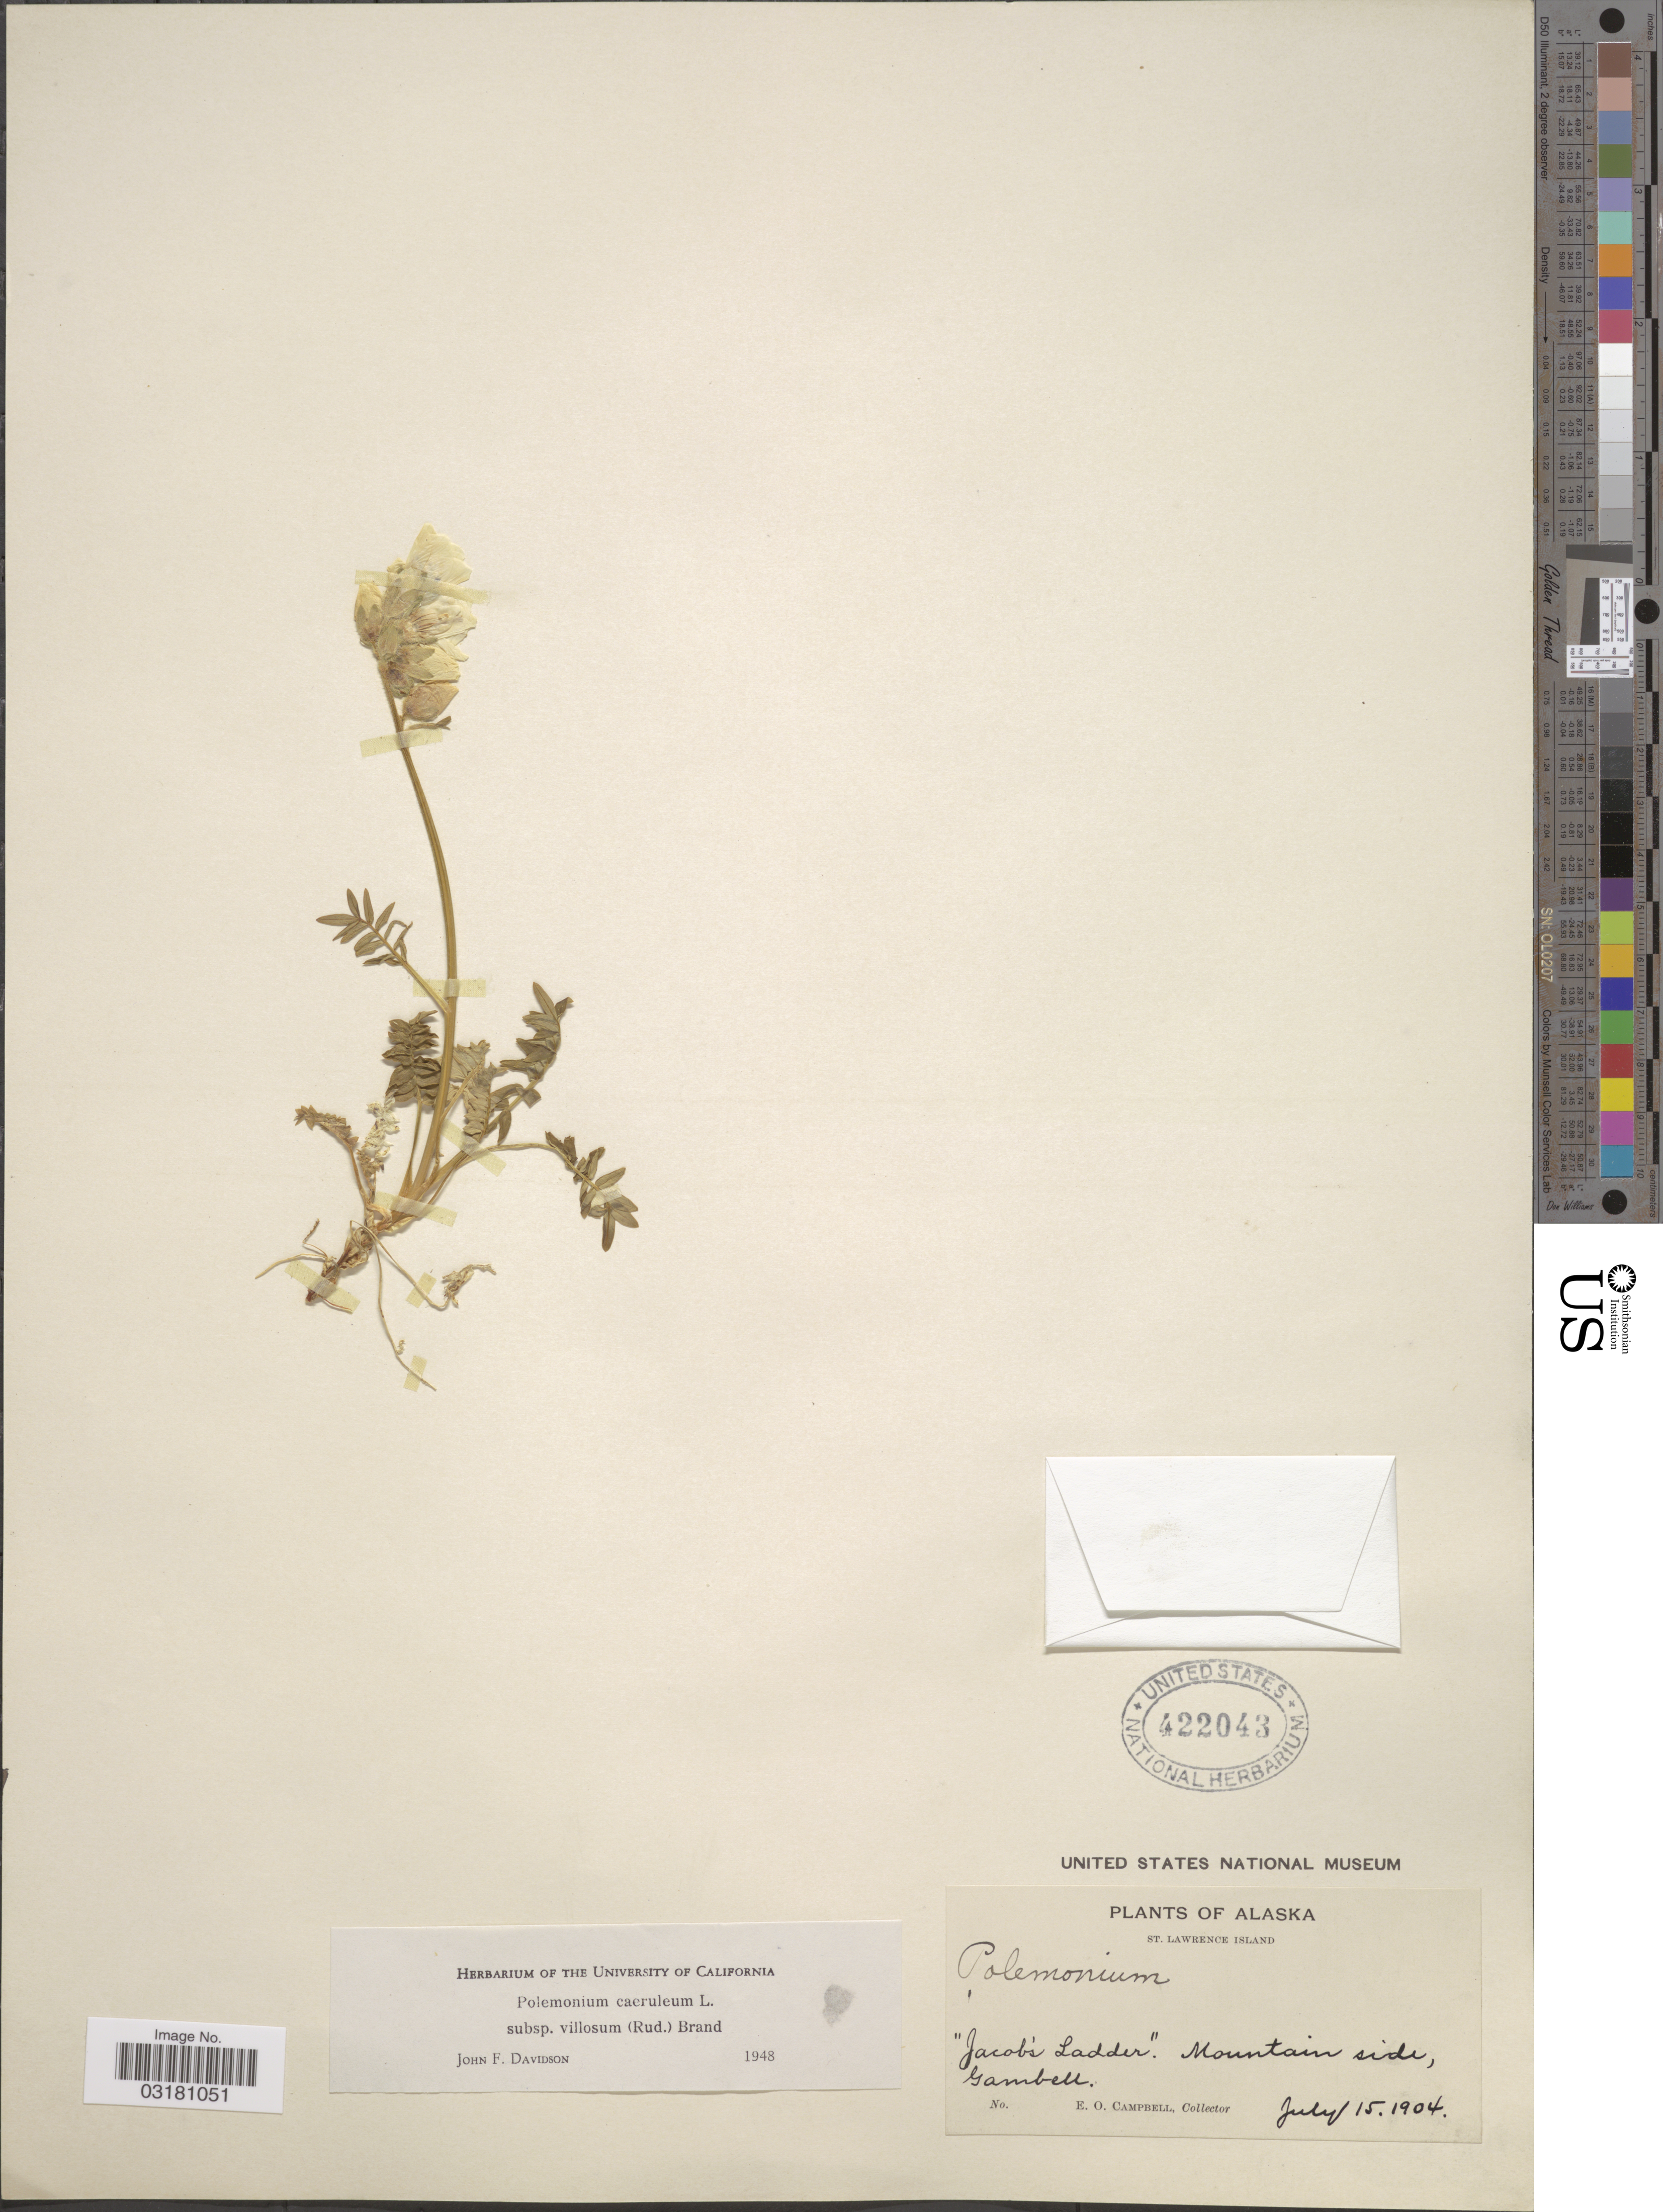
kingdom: Plantae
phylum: Tracheophyta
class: Magnoliopsida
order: Ericales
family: Polemoniaceae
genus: Polemonium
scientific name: Polemonium caeruleum var. villosum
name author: (Rudolph ex Georgi) Brand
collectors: E. Campbell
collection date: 1904-07-15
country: United States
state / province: Alaska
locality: St. Lawrence Island. Mountain side, Gambell.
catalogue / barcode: US 422043